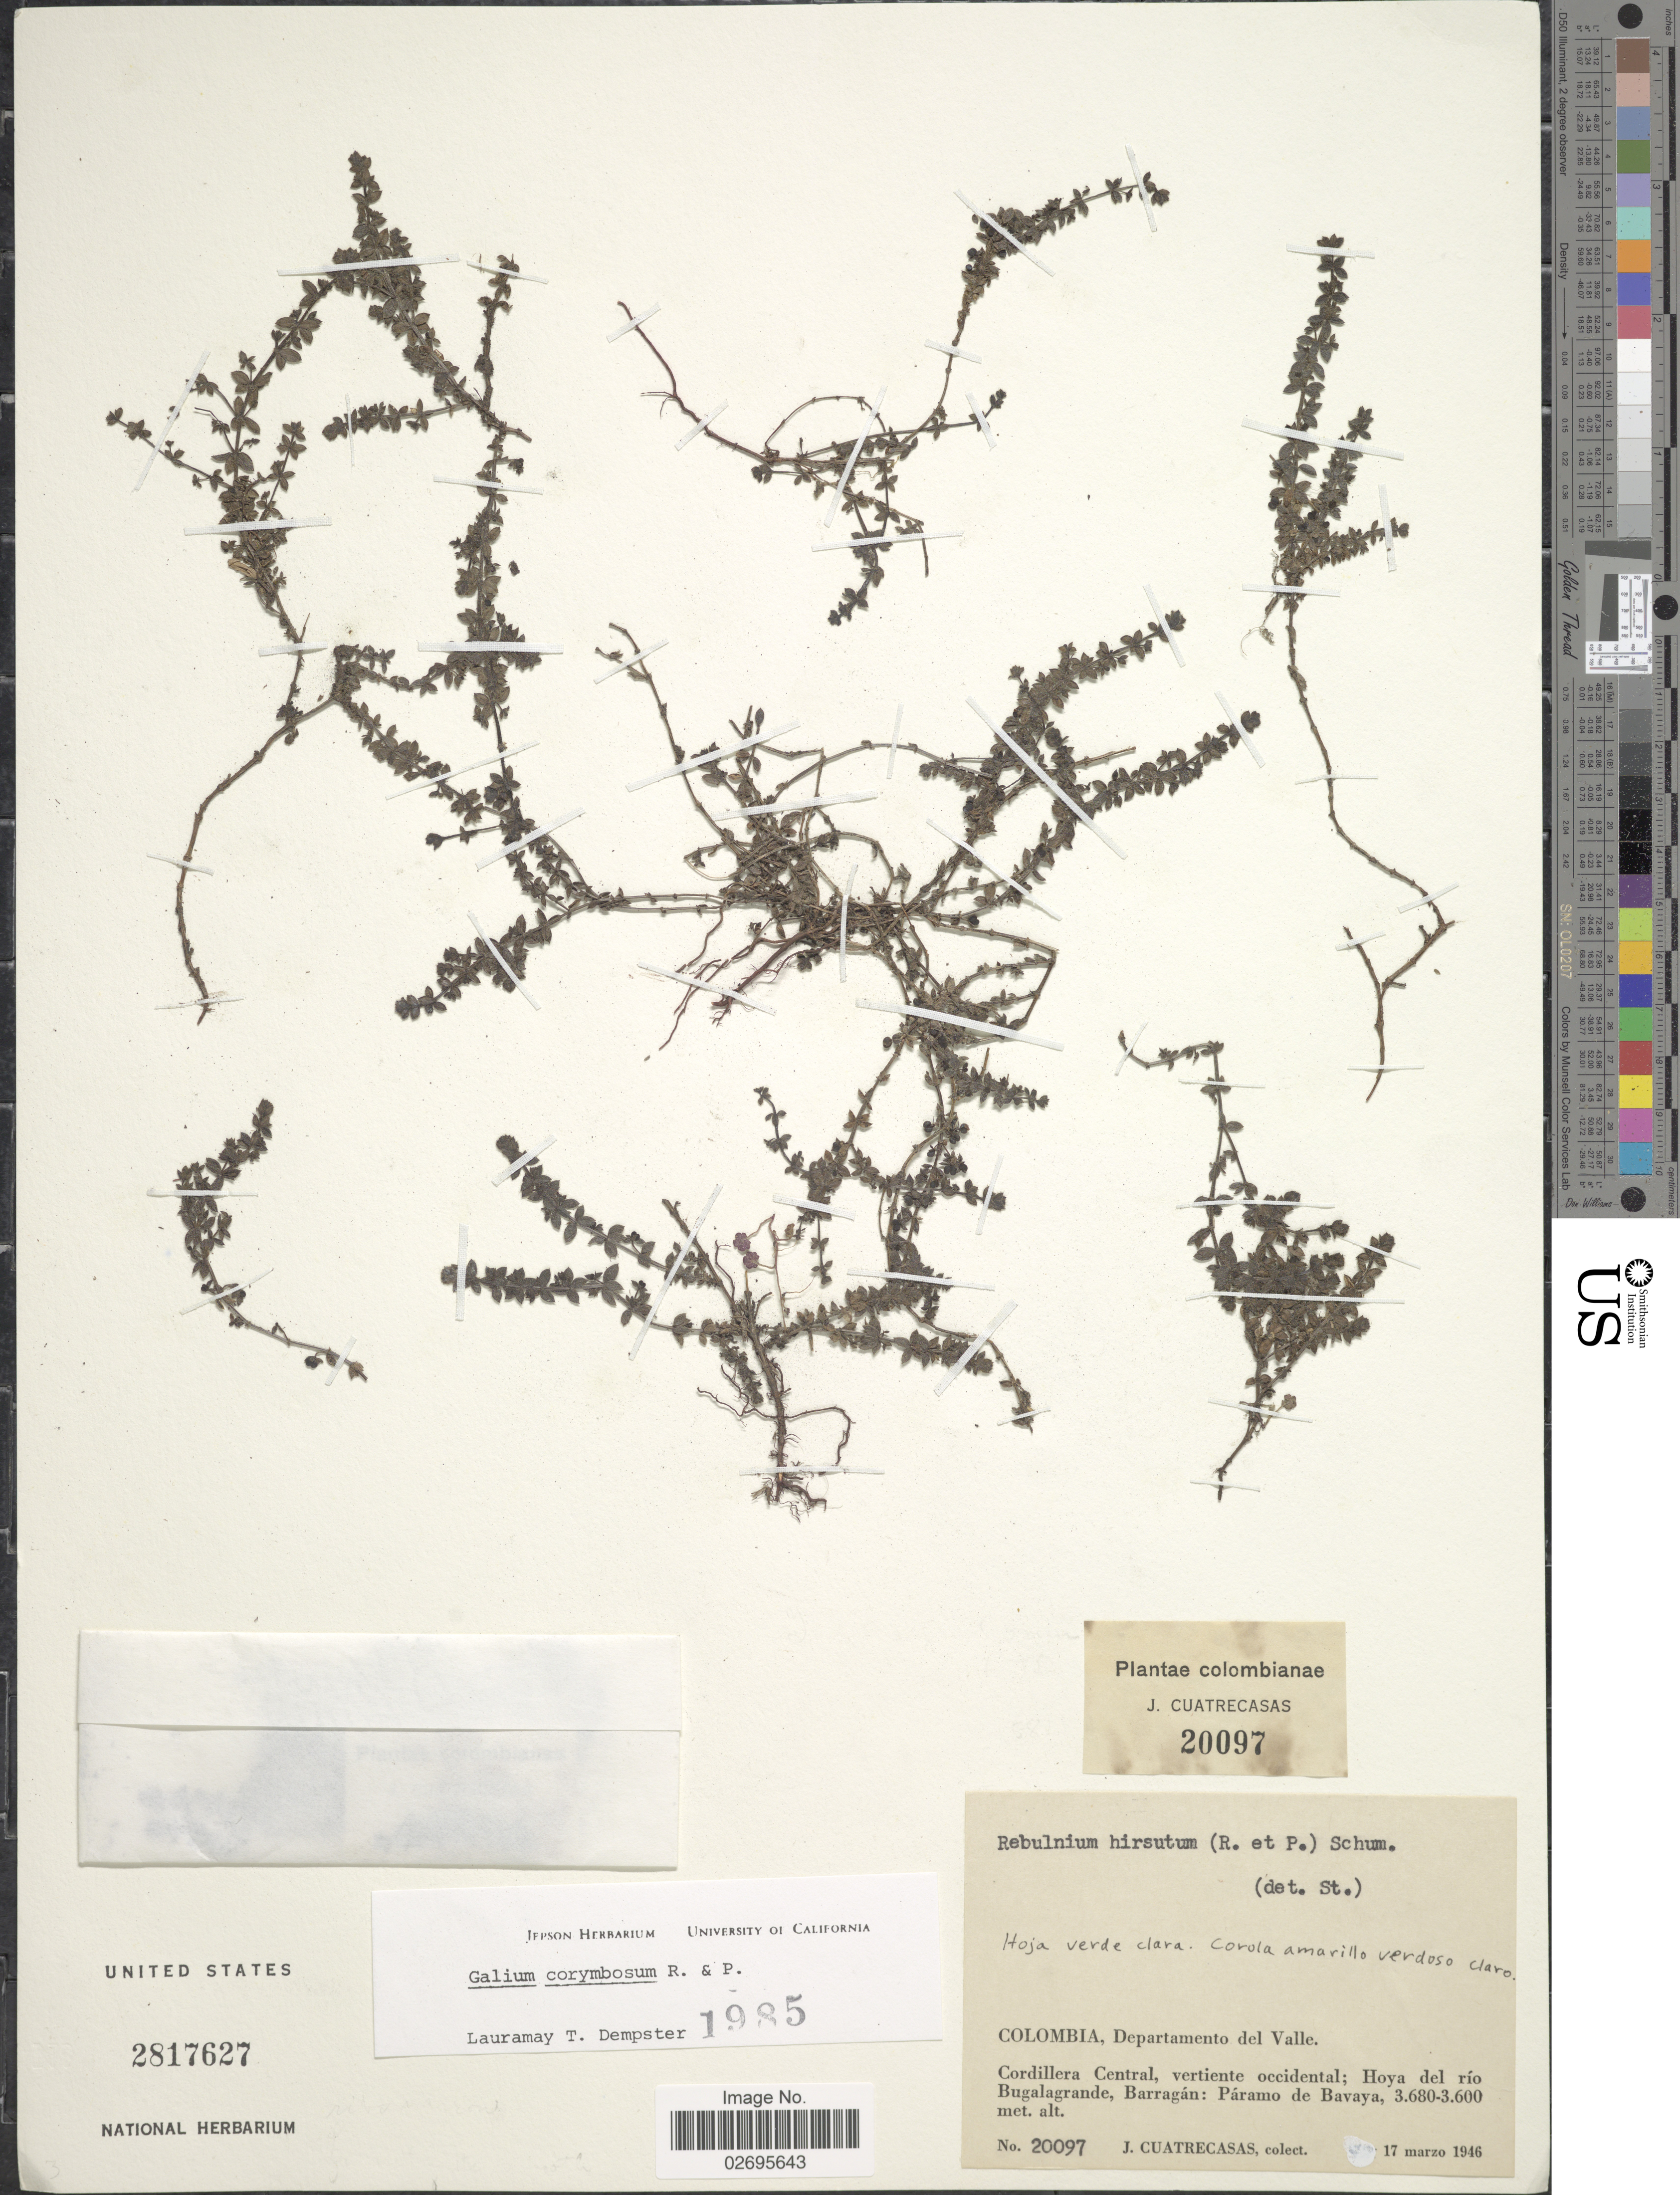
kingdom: Plantae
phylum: Tracheophyta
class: Magnoliopsida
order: Gentianales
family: Rubiaceae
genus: Galium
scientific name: Galium corymbosum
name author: Ruiz & Pav.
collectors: J. Cuatrecasas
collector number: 20097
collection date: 1946-03-17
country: Colombia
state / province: Valle del Cauca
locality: Colombia, Departamento del Valle, Cordillera Central, vertiente occidental: Hoya del rio Bugalagrande, Barragan: Paramo de Bavaya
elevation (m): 3600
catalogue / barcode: US 2817627